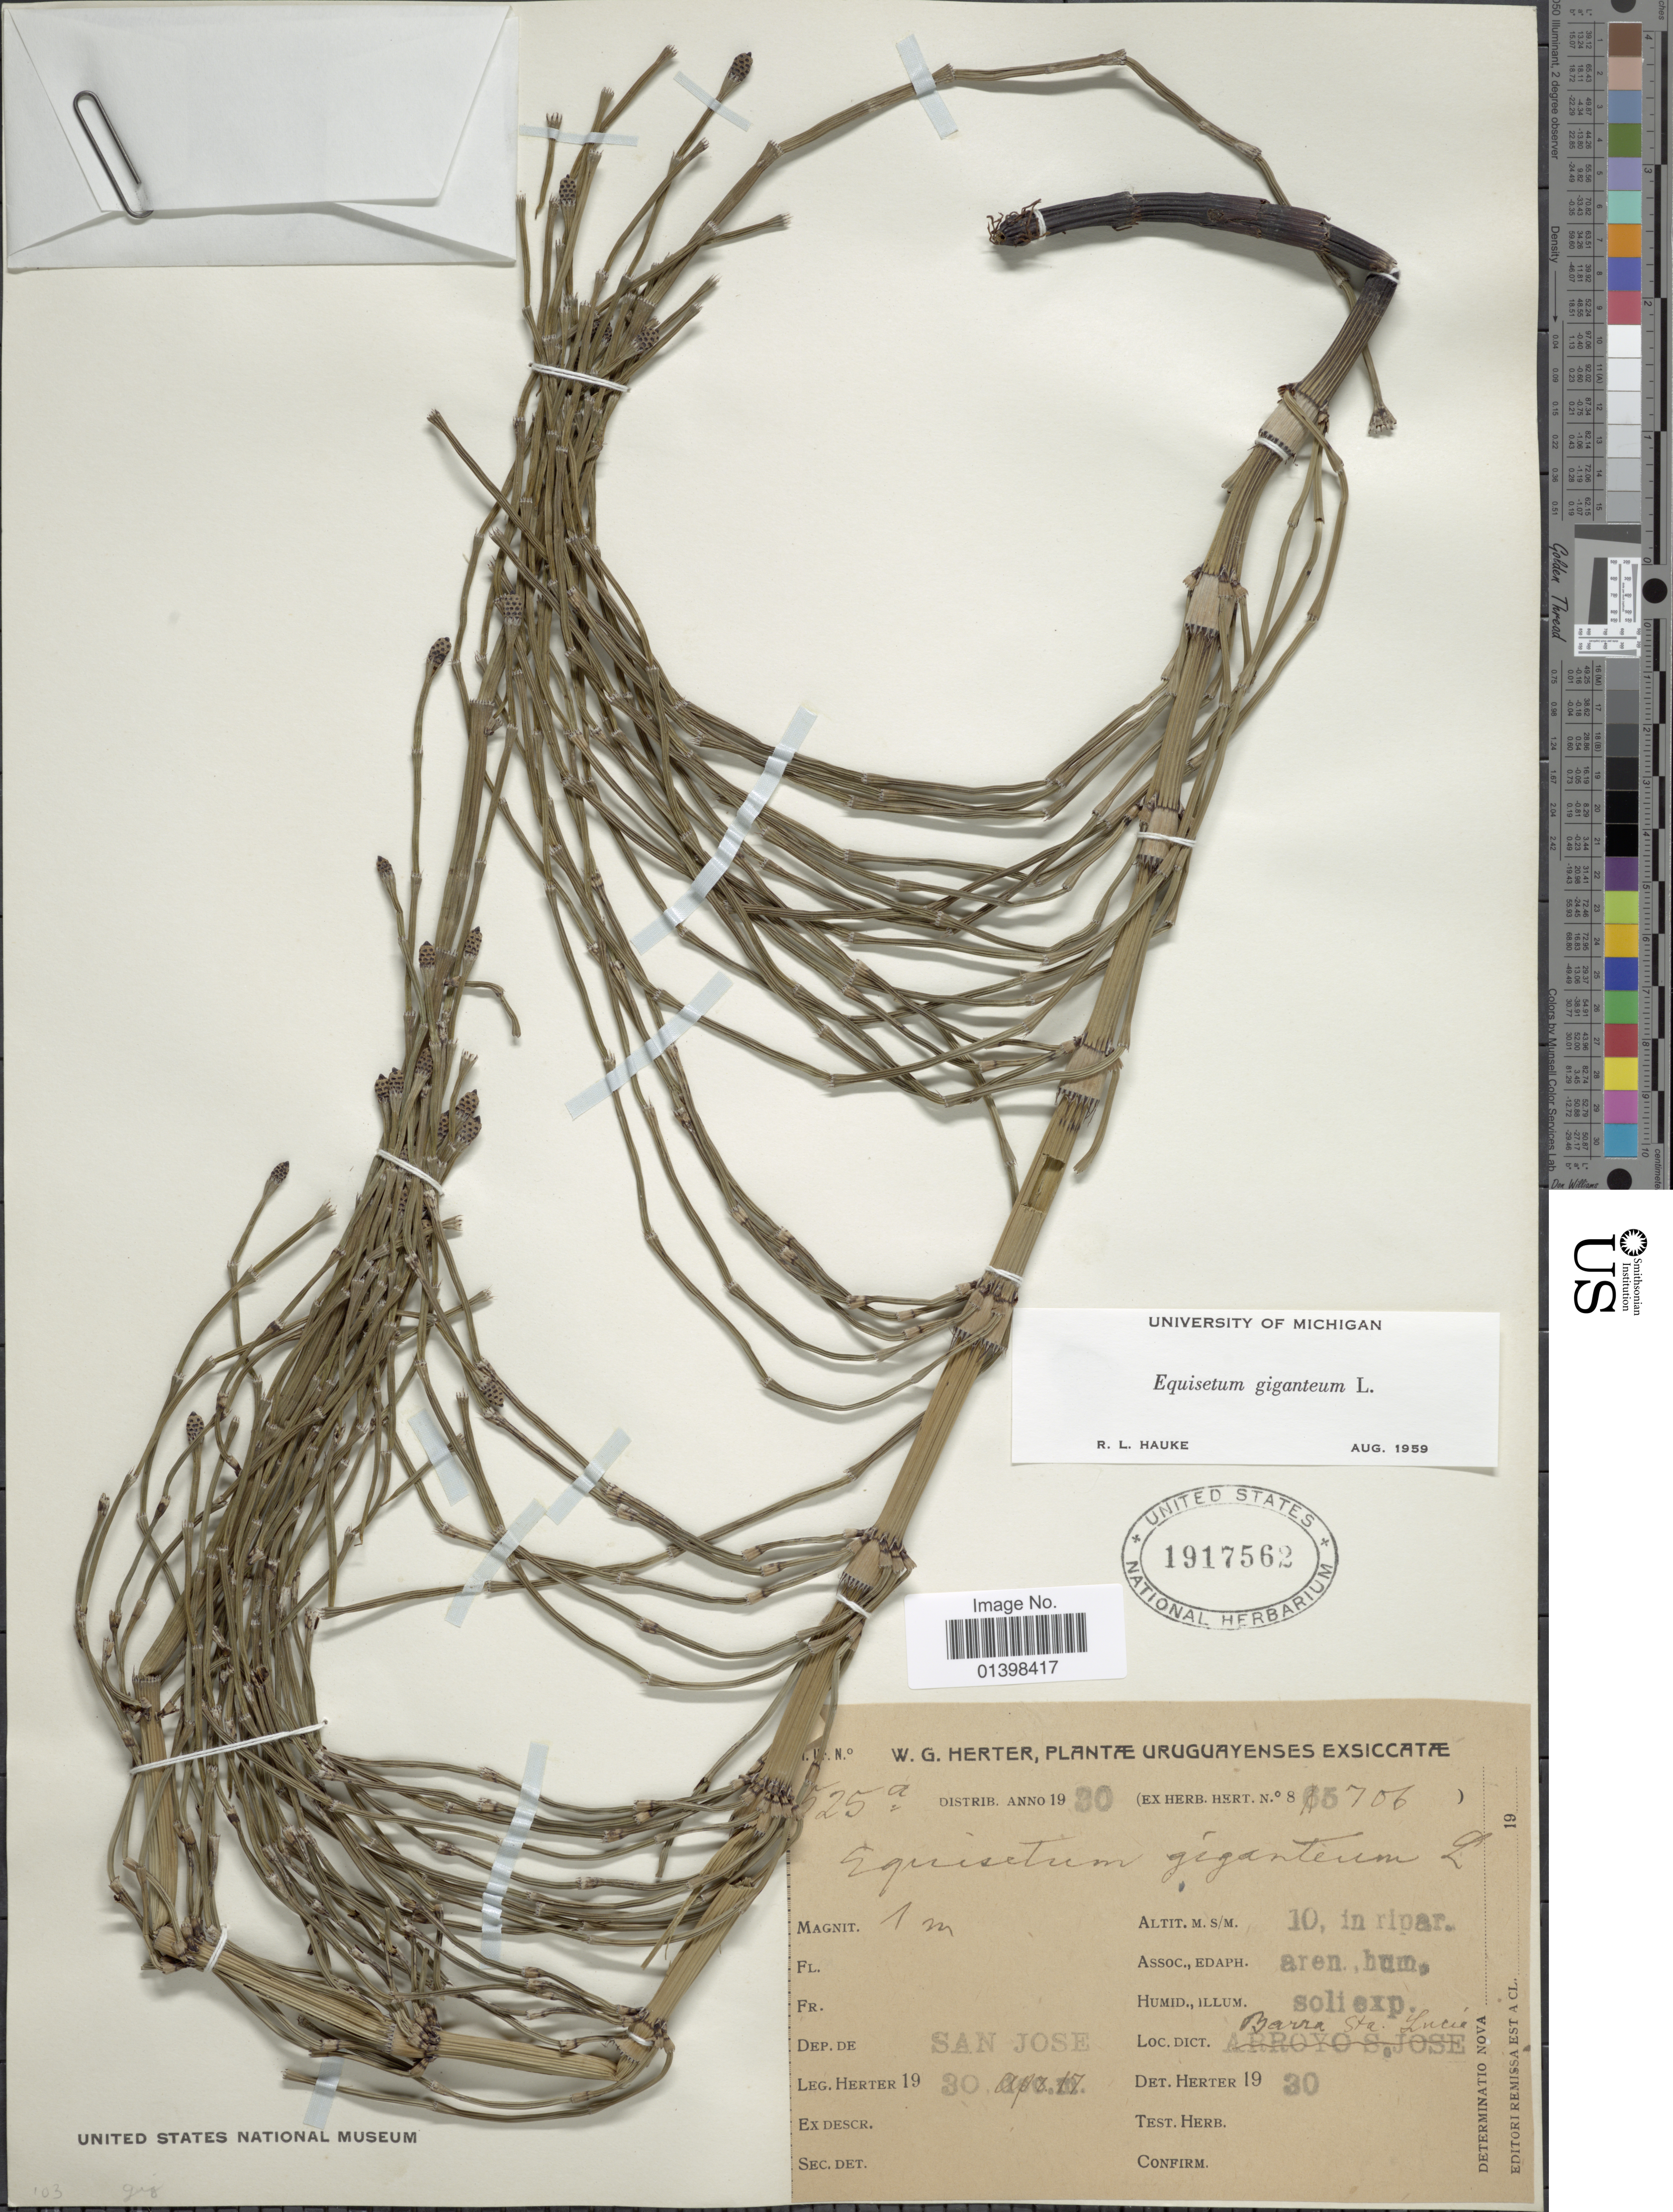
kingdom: Plantae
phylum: Tracheophyta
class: Polypodiopsida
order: Equisetales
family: Equisetaceae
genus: Equisetum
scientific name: Equisetum giganteum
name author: L.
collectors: Herter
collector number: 525a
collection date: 1930-04-17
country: Uruguay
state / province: San Jose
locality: Barra Sta Lucia.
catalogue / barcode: US 1917562